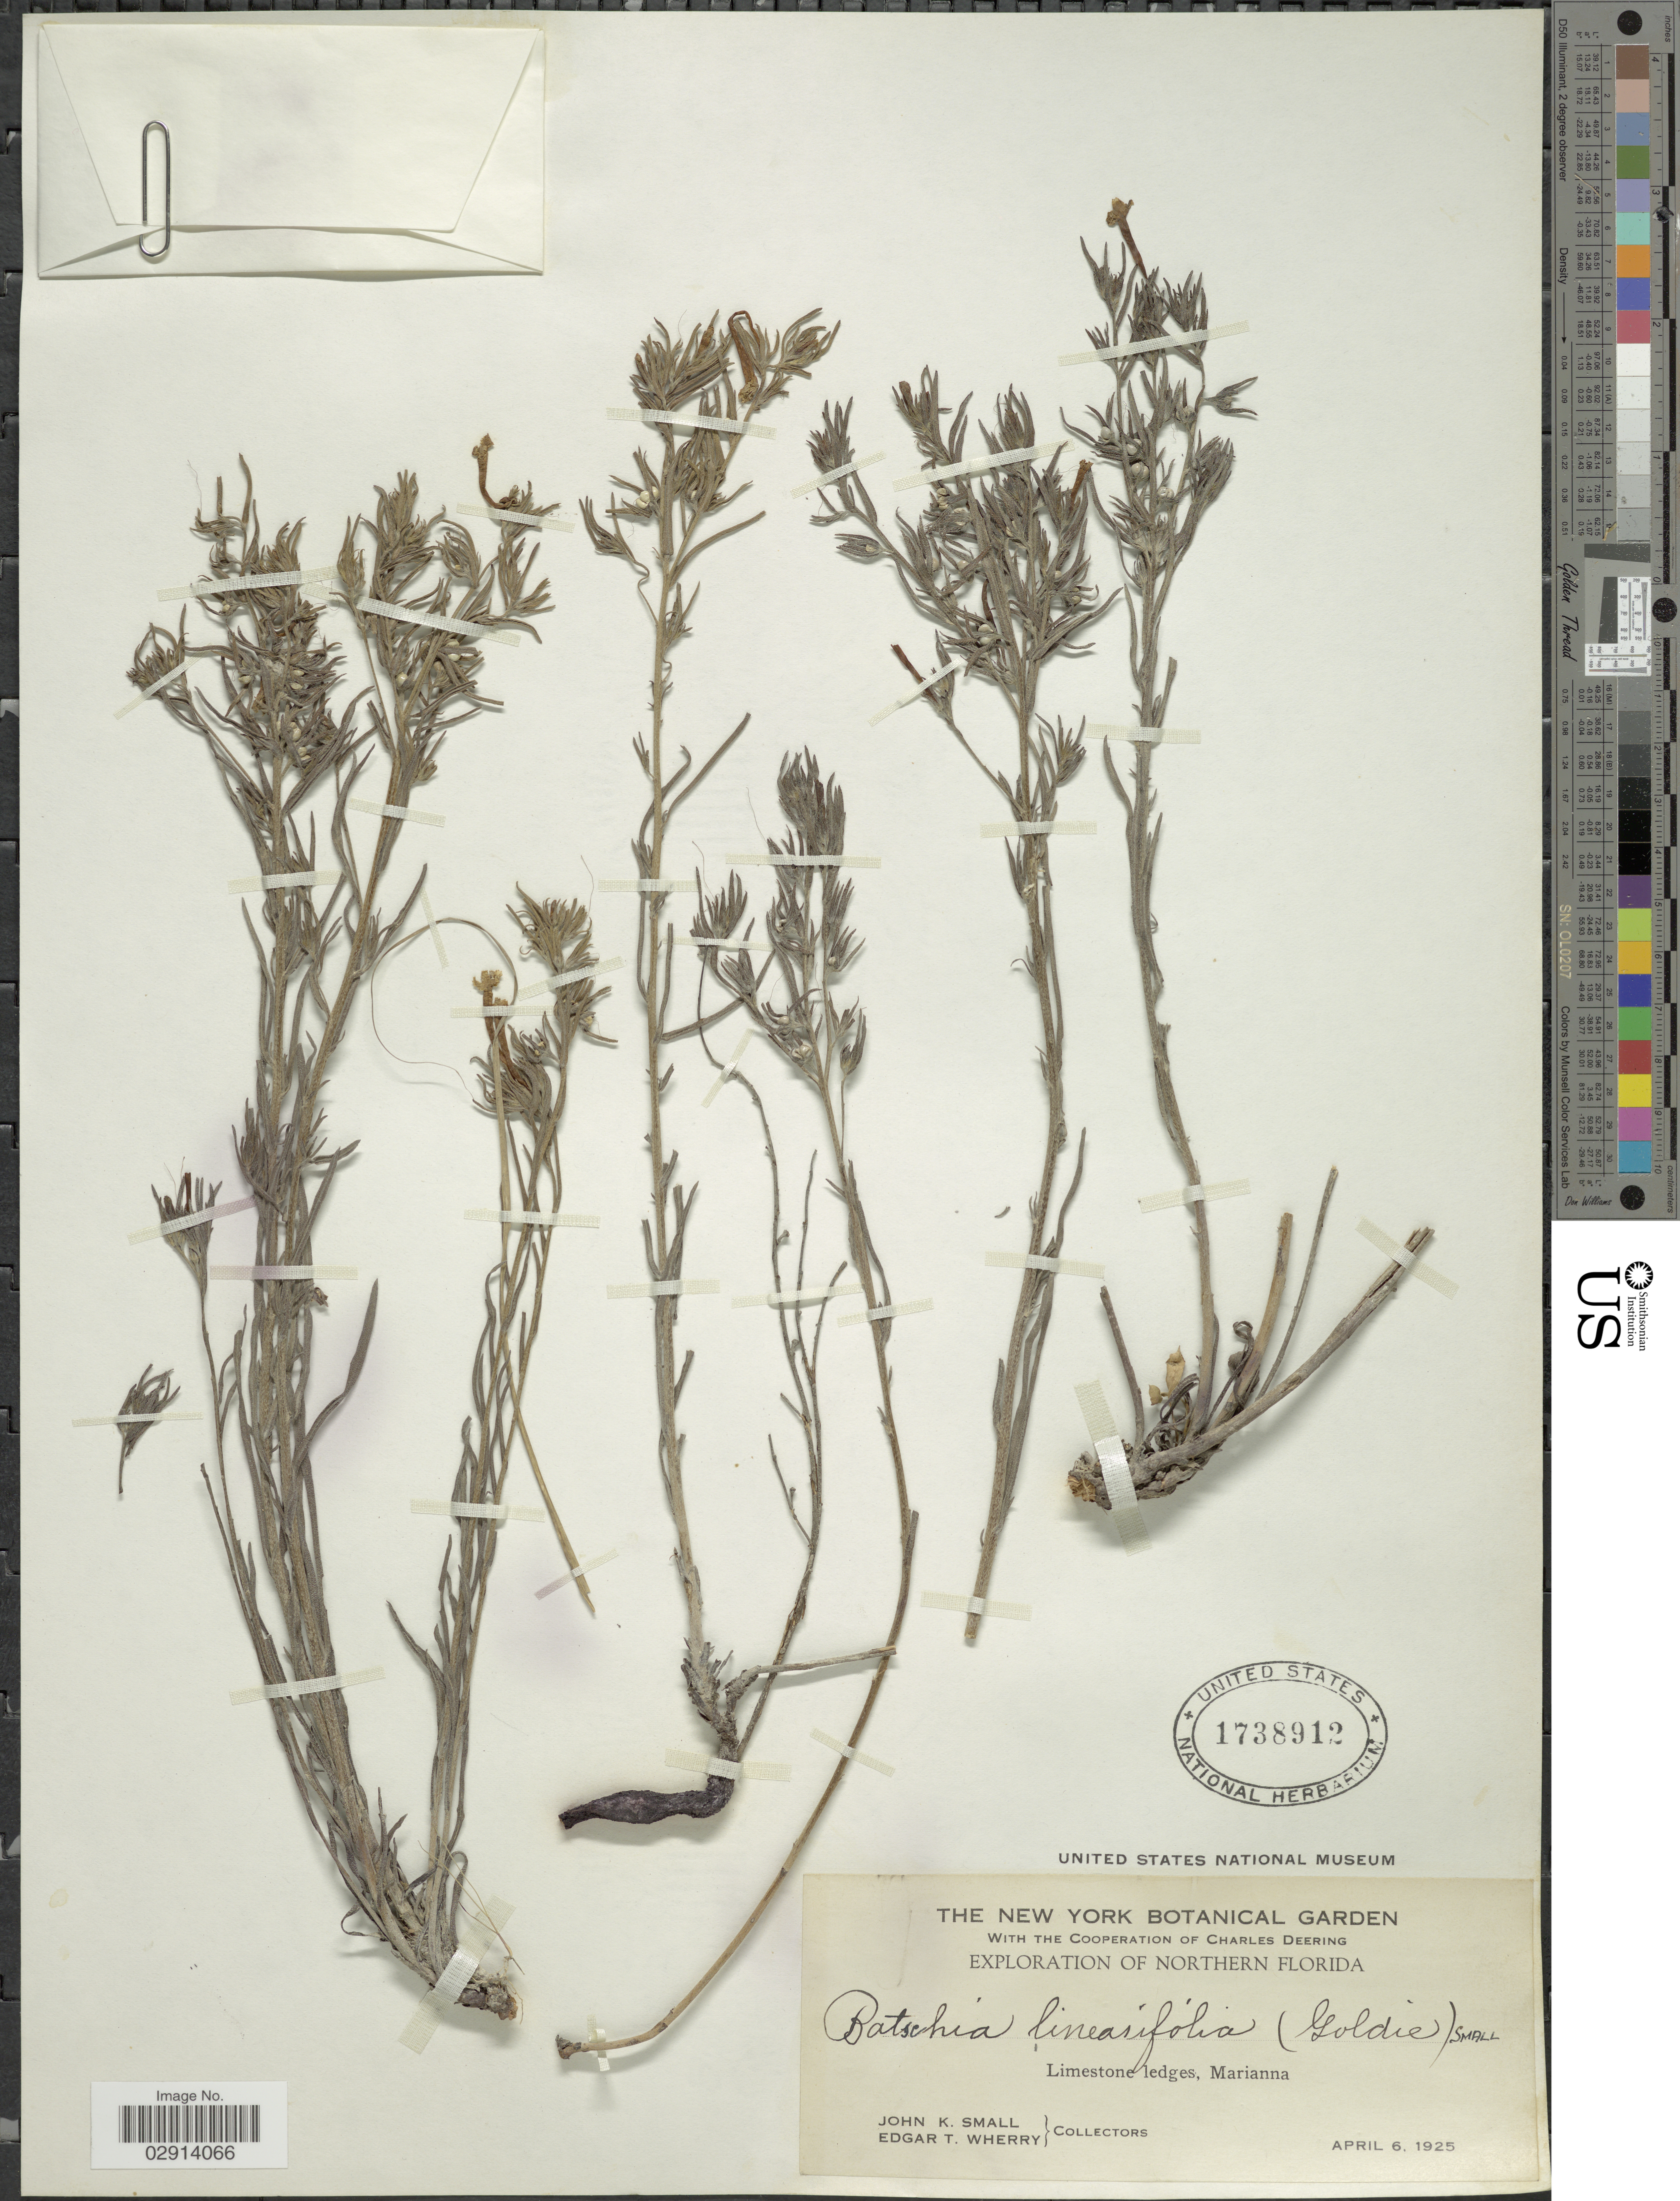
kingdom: Plantae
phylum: Tracheophyta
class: Magnoliopsida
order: Boraginales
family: Boraginaceae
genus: Lithospermum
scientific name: Lithospermum incisum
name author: Lehm.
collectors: J. K. Small & E. T. Wherry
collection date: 1925-04-06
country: United States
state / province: Florida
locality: Northern Florida. Limestone ledges, Marianna.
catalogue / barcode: US 1738912